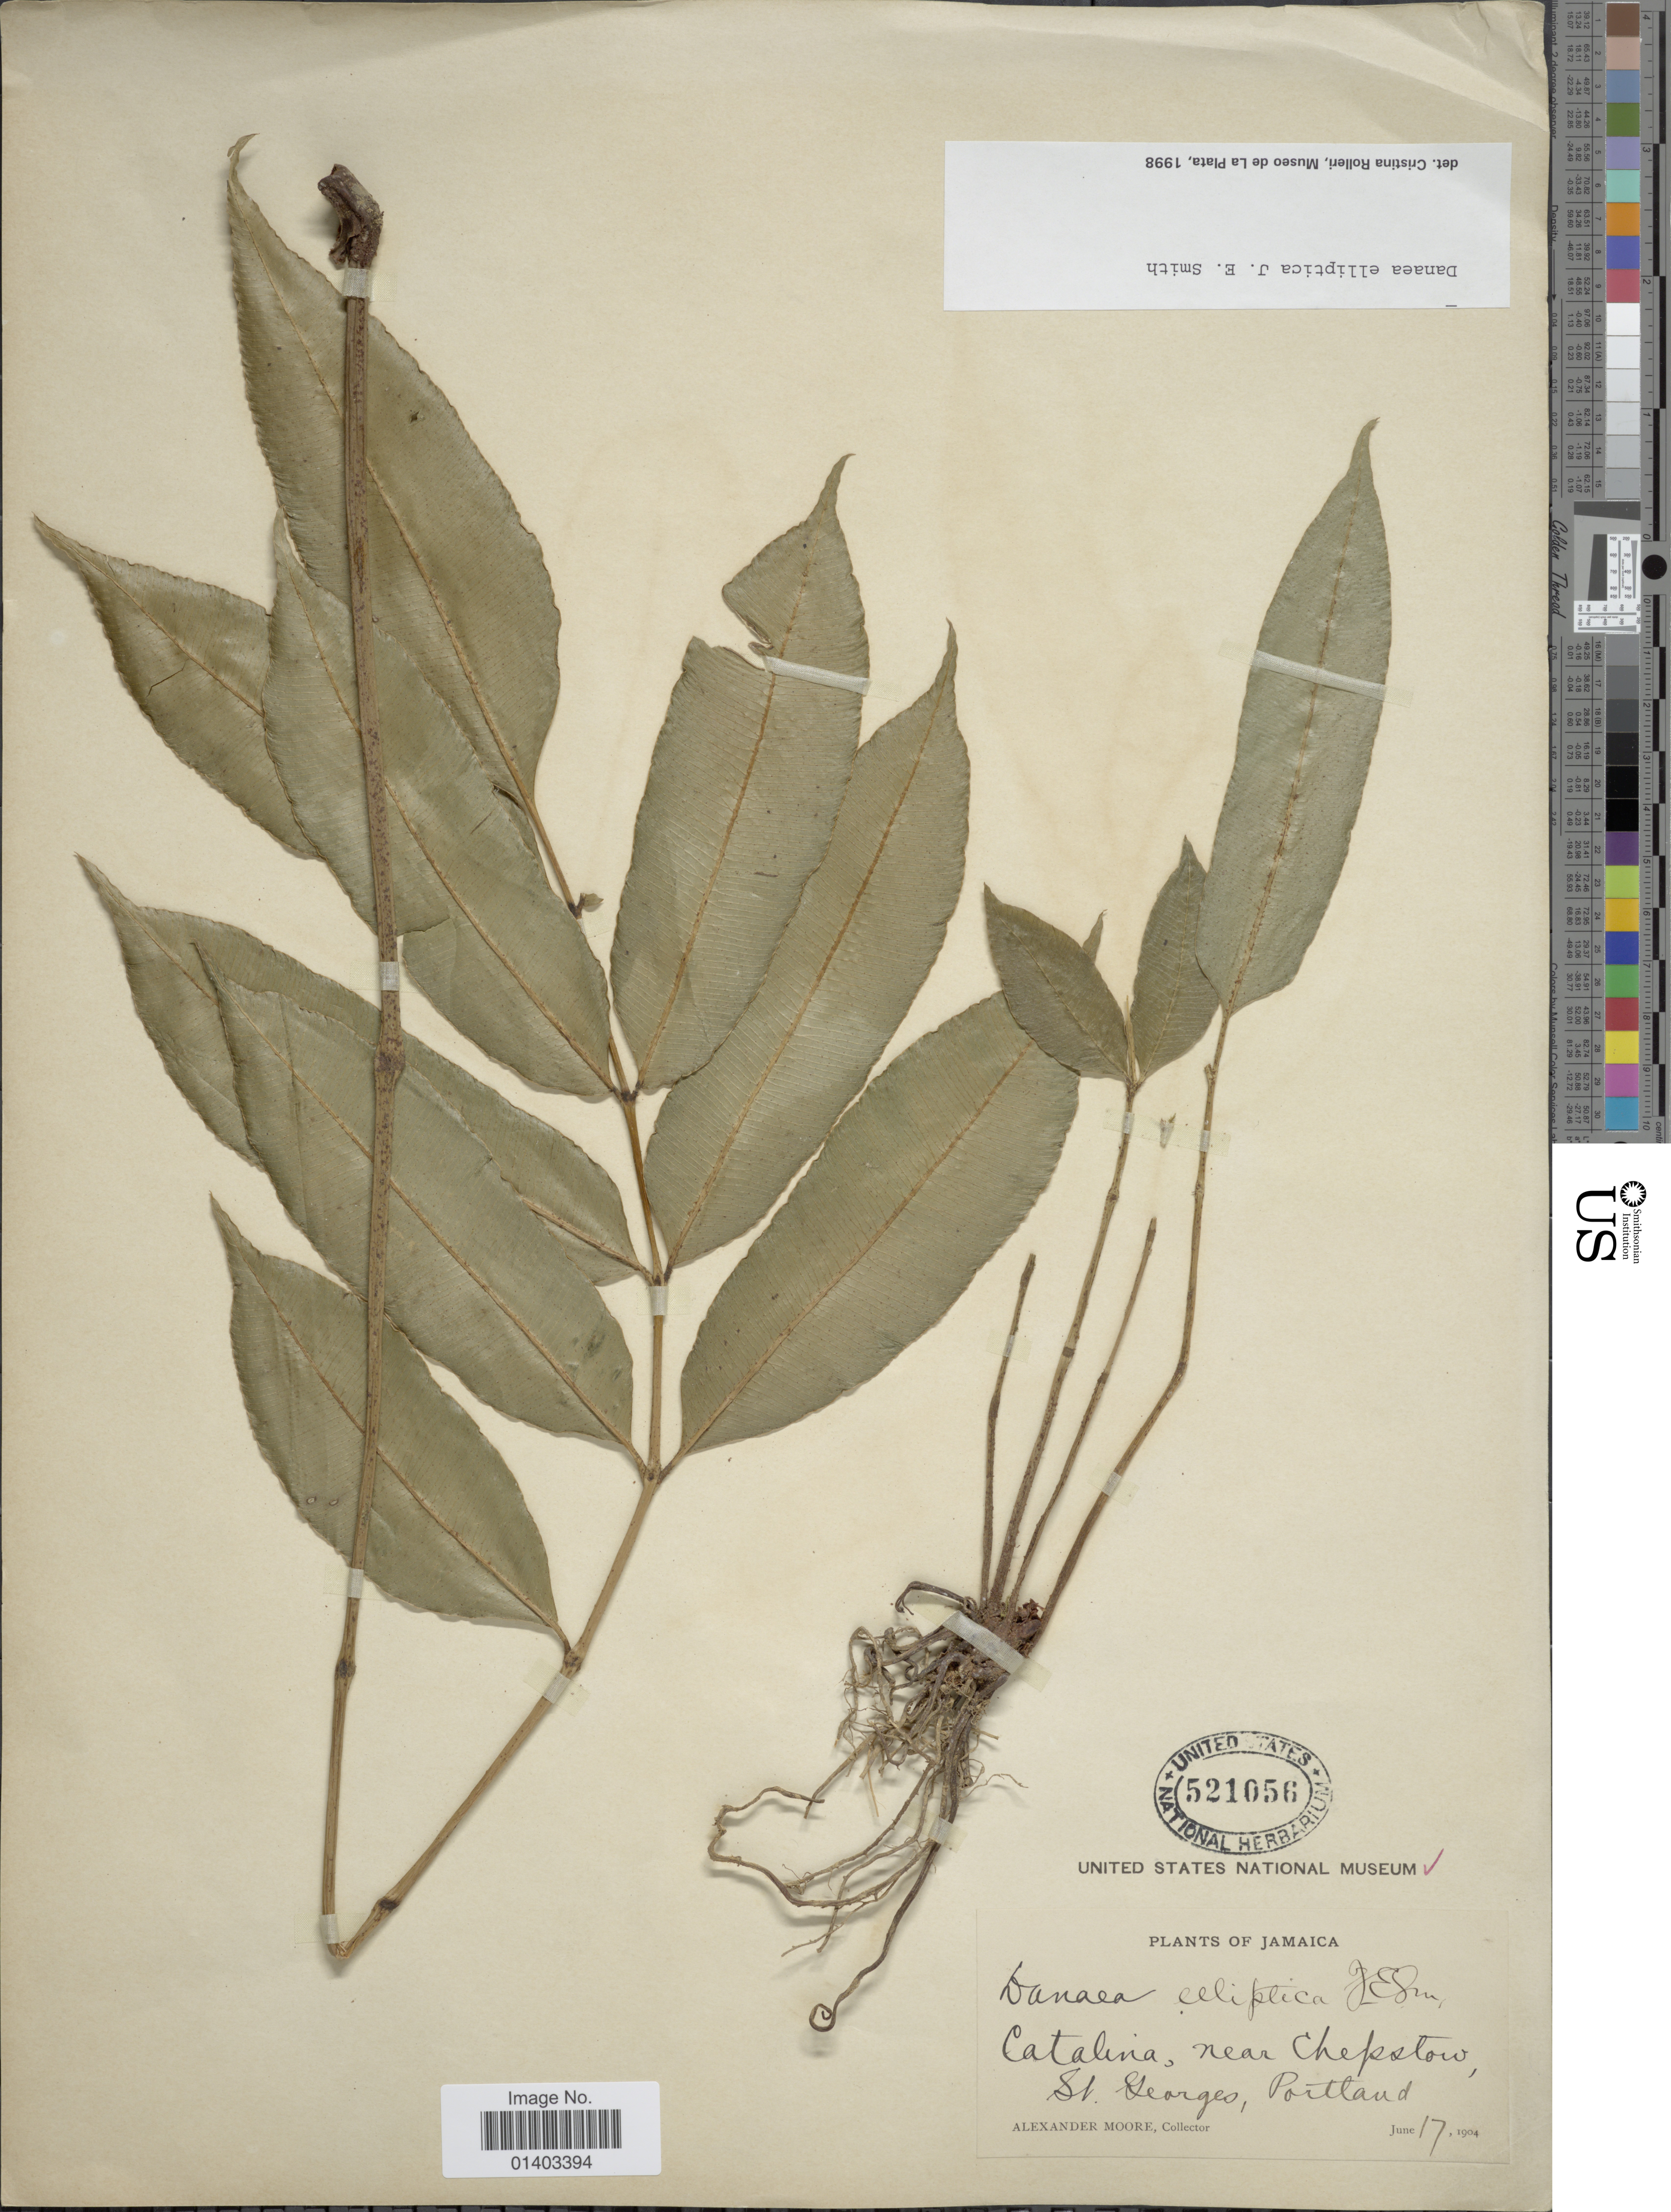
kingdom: Plantae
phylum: Tracheophyta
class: Polypodiopsida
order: Marattiales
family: Marattiaceae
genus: Danaea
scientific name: Danaea elliptica subsp. elliptica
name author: Sm.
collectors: A. Moore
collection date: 1904-06-17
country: Jamaica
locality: Catalina, near Chepstow, St George, Portland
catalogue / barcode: US 521056